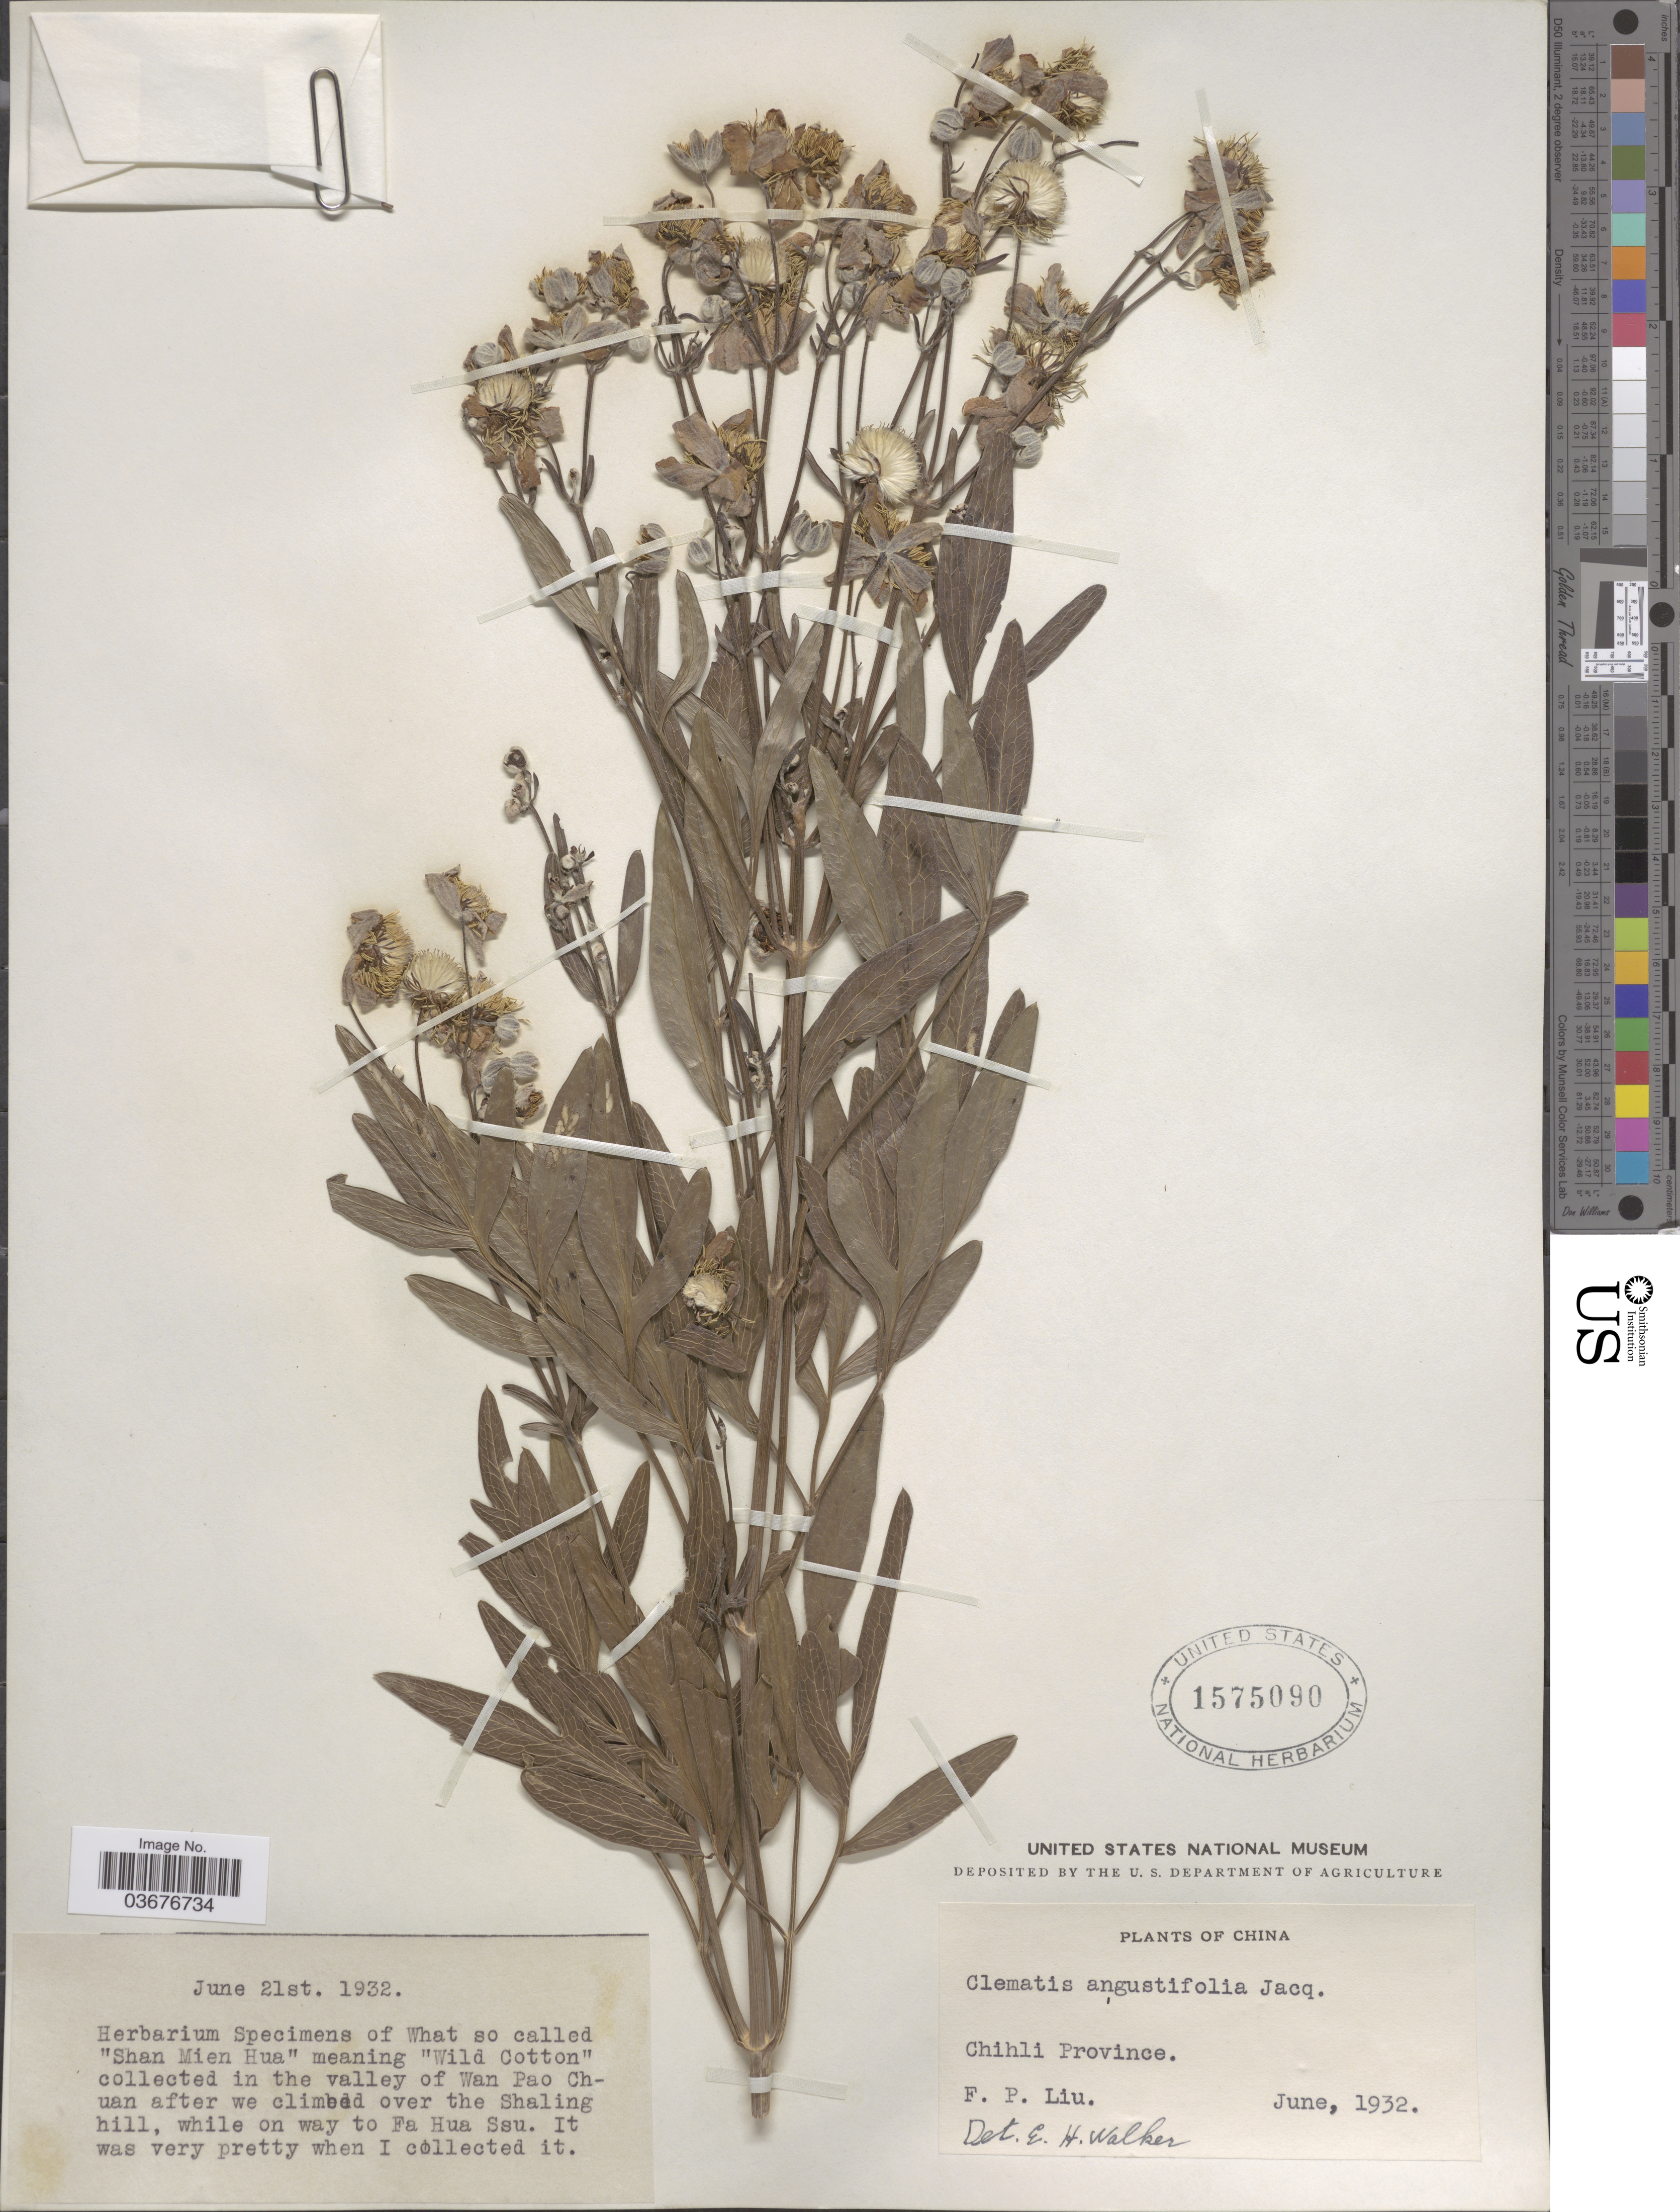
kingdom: Plantae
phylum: Tracheophyta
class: Magnoliopsida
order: Ranunculales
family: Ranunculaceae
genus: Clematis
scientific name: Clematis angustifolia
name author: Jacq.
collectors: F. Liu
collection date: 1932-06-21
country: China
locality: Chihli Province. In the valley of Wan Pao Chuan.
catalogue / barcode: US 1575090